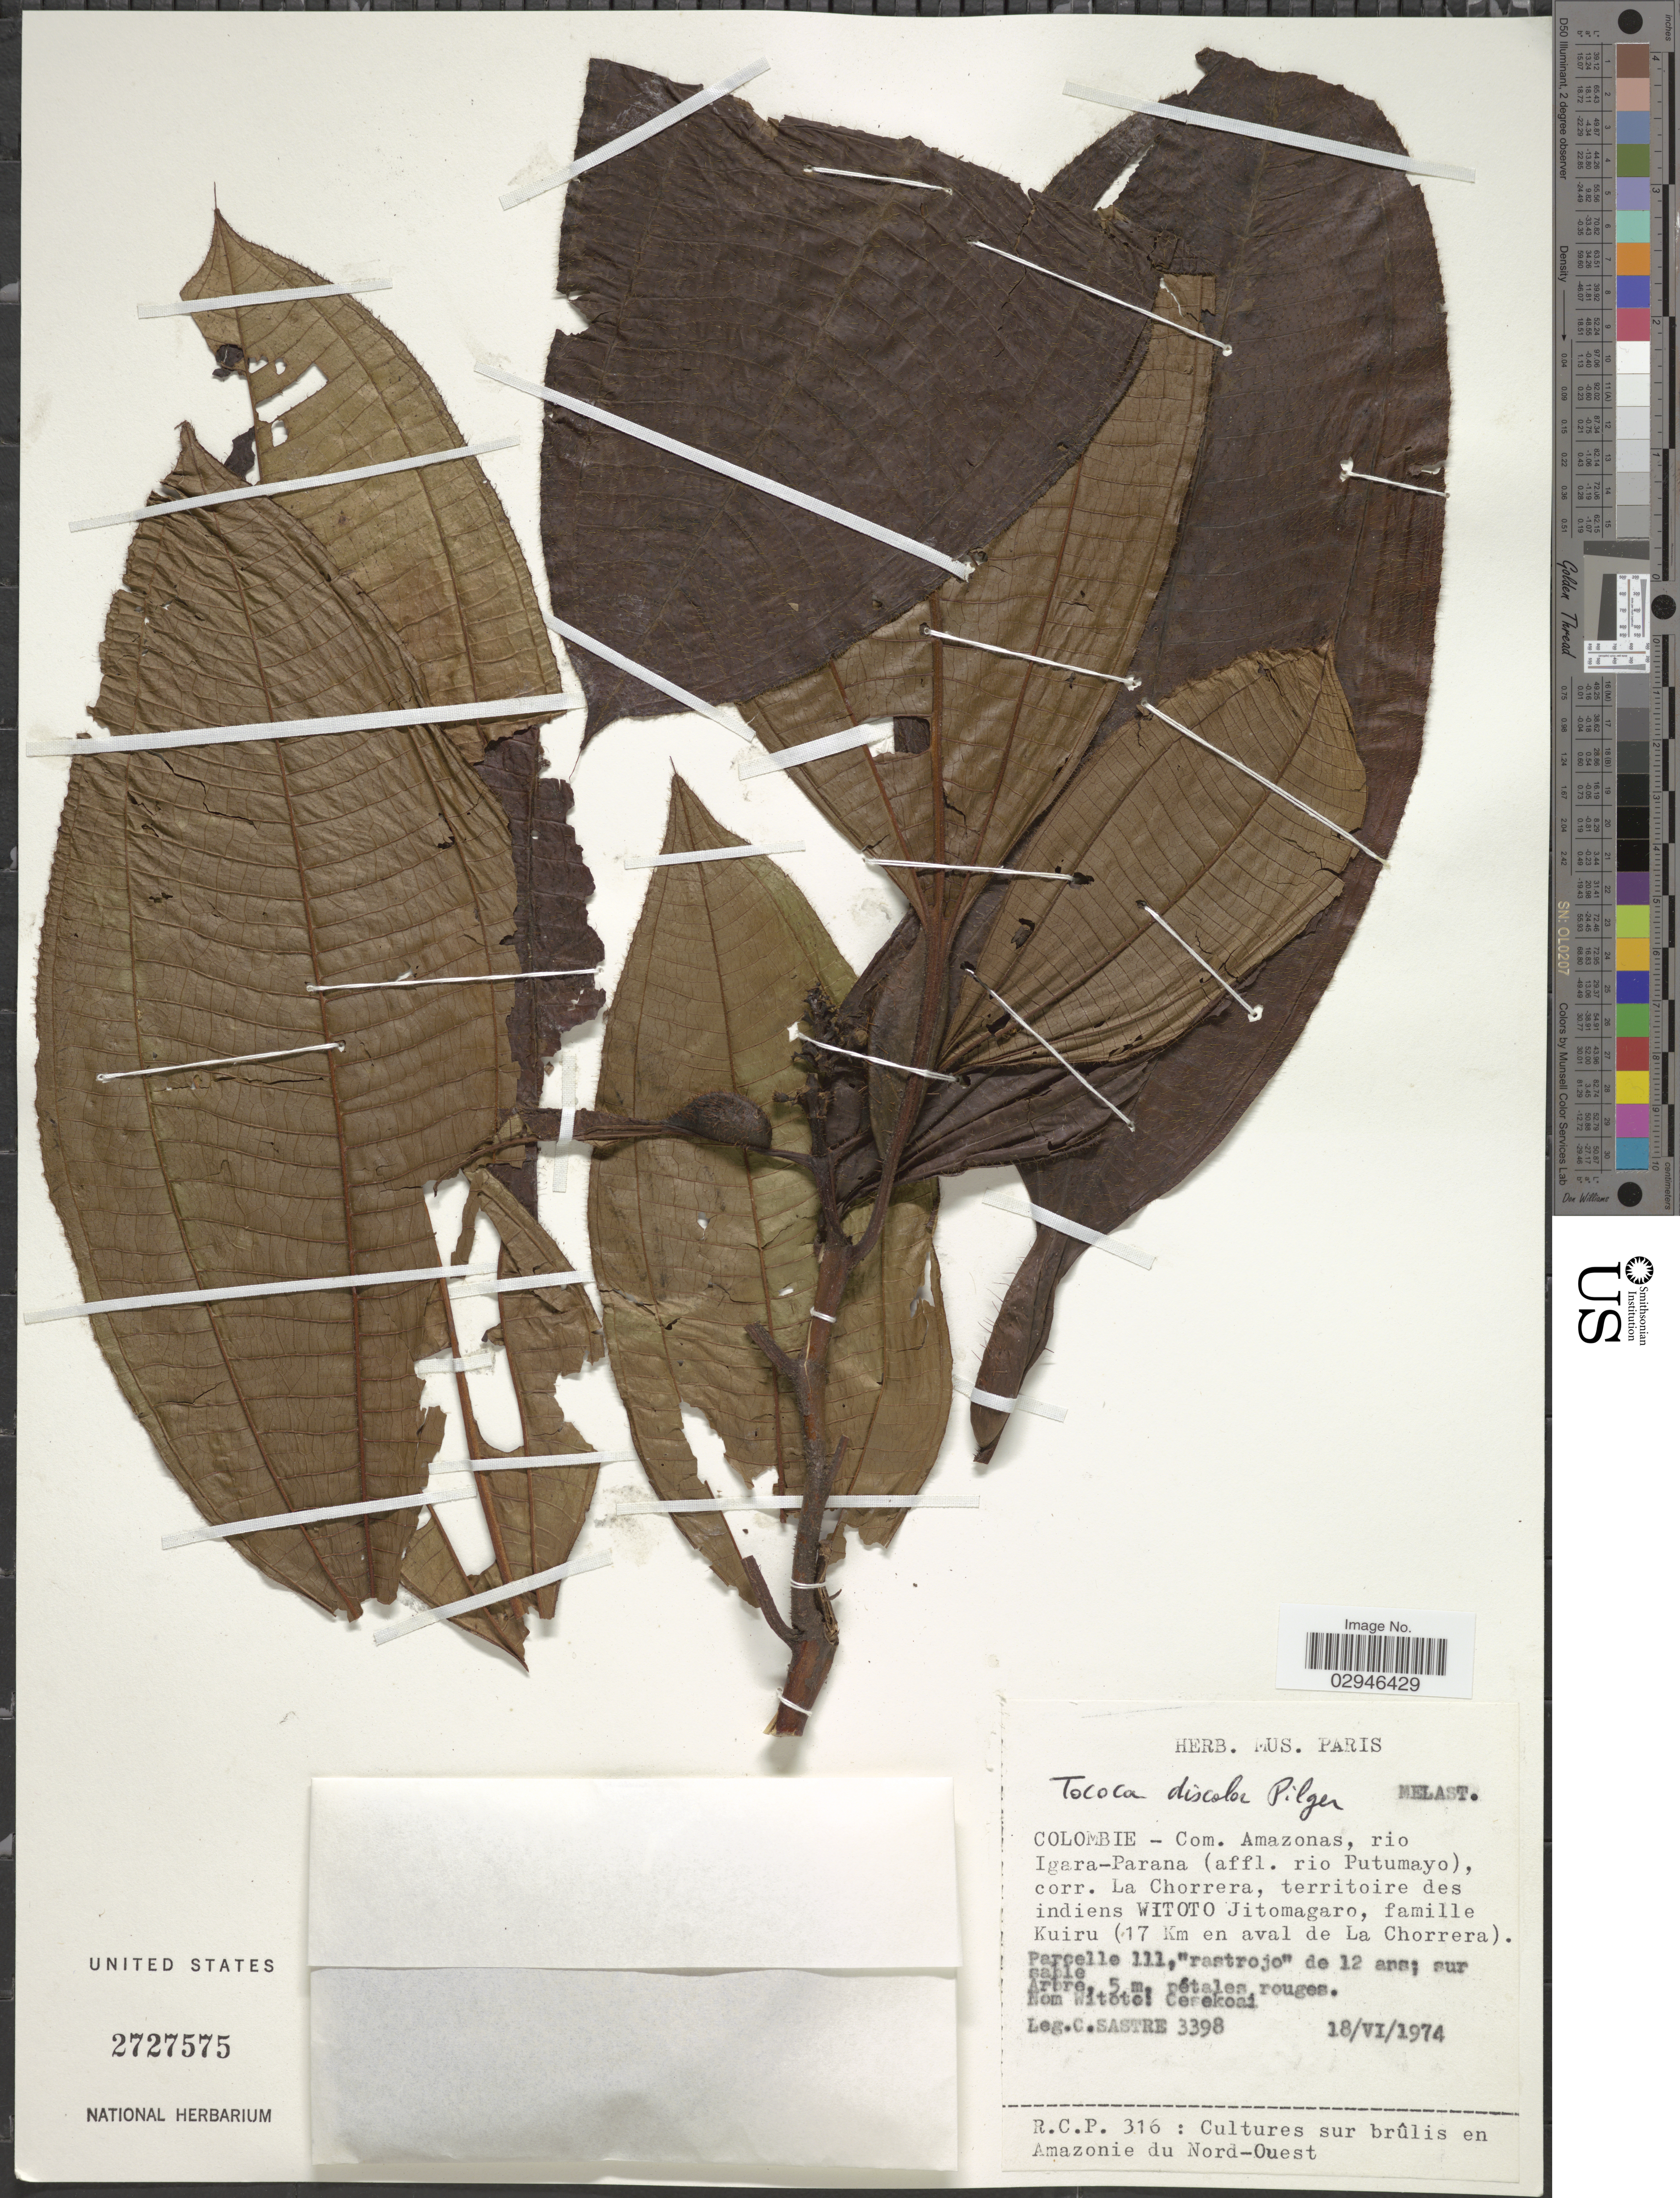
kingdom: Plantae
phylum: Tracheophyta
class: Magnoliopsida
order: Myrtales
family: Melastomataceae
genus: Tococa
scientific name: Tococa discolor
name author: Pilg.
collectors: C. Sastre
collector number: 3398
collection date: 1974-06-18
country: Colombia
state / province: Amazônas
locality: Com. Amazonas, rio Igara-Parana (affl. rio Putumayo), corr. La Chorrera, territoire des indiens Witoto Jitomagaro, famille Kuiru (17 Km en aval de la Chorrera) Parcelle 111.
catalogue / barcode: US 2727575